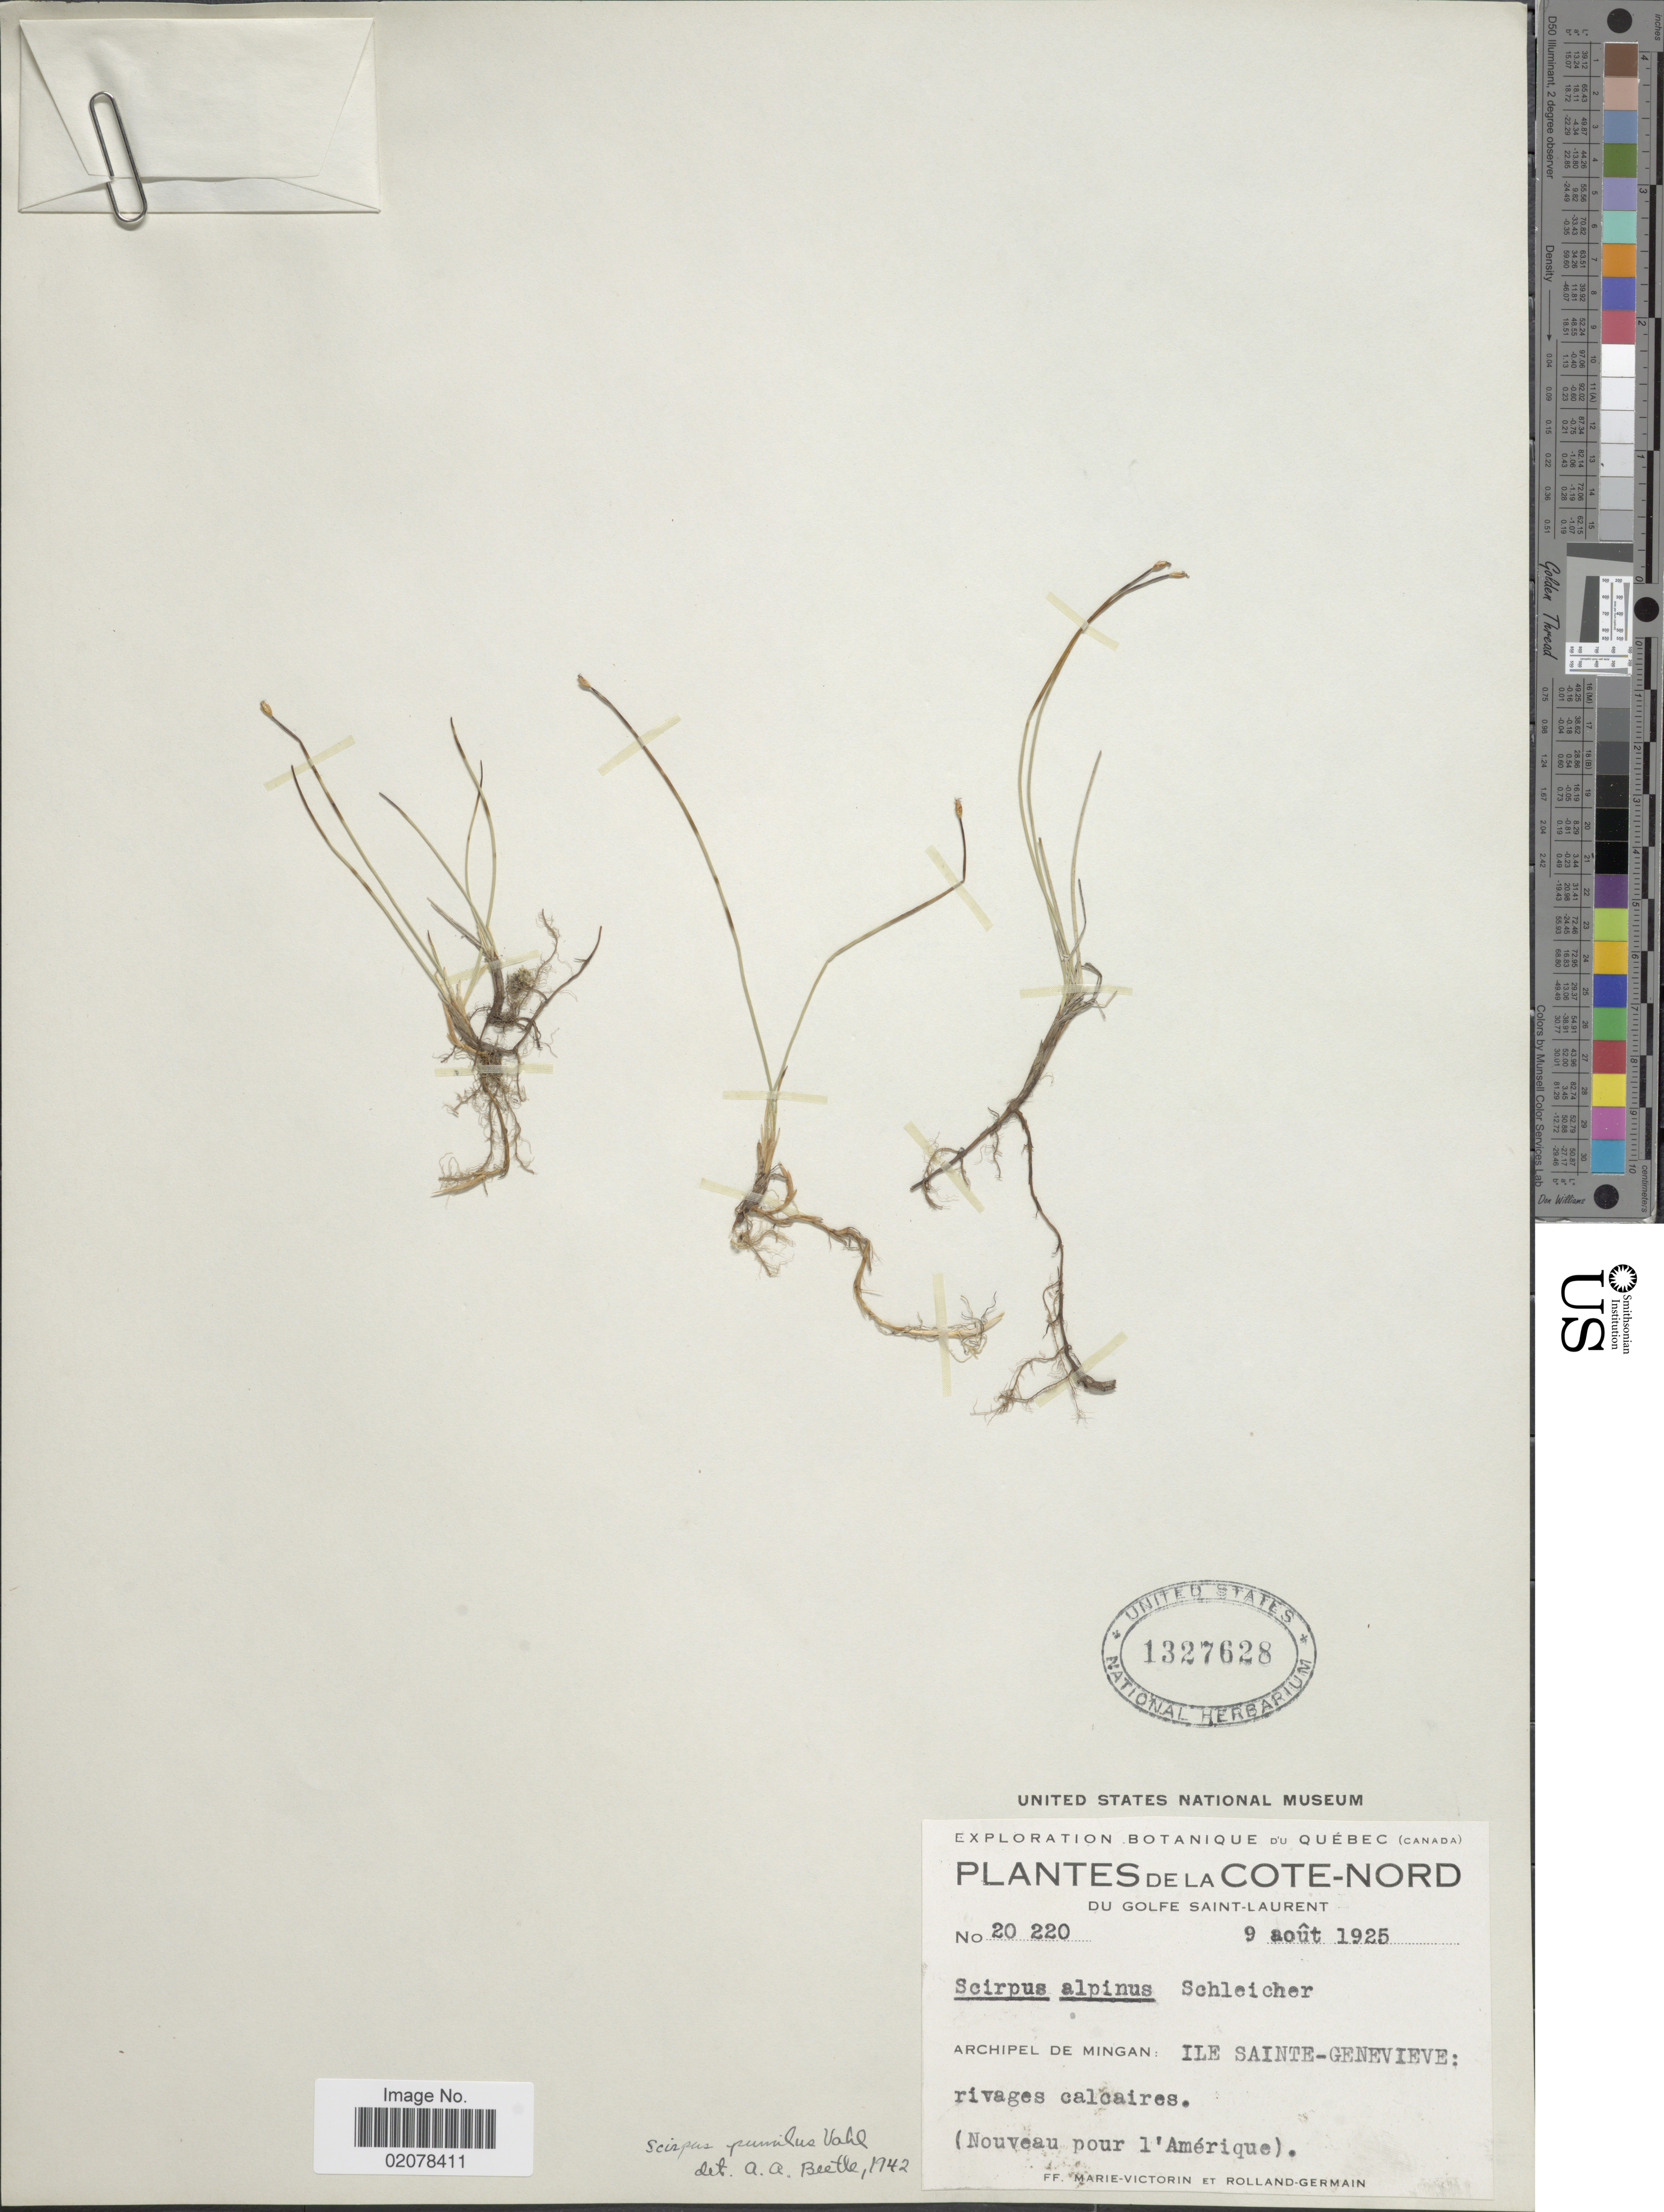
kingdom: Plantae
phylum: Tracheophyta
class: Liliopsida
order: Poales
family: Cyperaceae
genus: Trichophorum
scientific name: Trichophorum pumilum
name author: (Vahl) Schinz & Thell.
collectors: F. Marie-Victorin & Rolland-Germain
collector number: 20220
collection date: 1925-08-09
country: Canada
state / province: Quebec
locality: De la Cote-Nord, Du Golfe Saint-Laurent, Archipel de Mingan: Ile Sainte-Genevieve, rivages calcaires (Nouveau pour k'Amerique)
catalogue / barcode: US 1327628